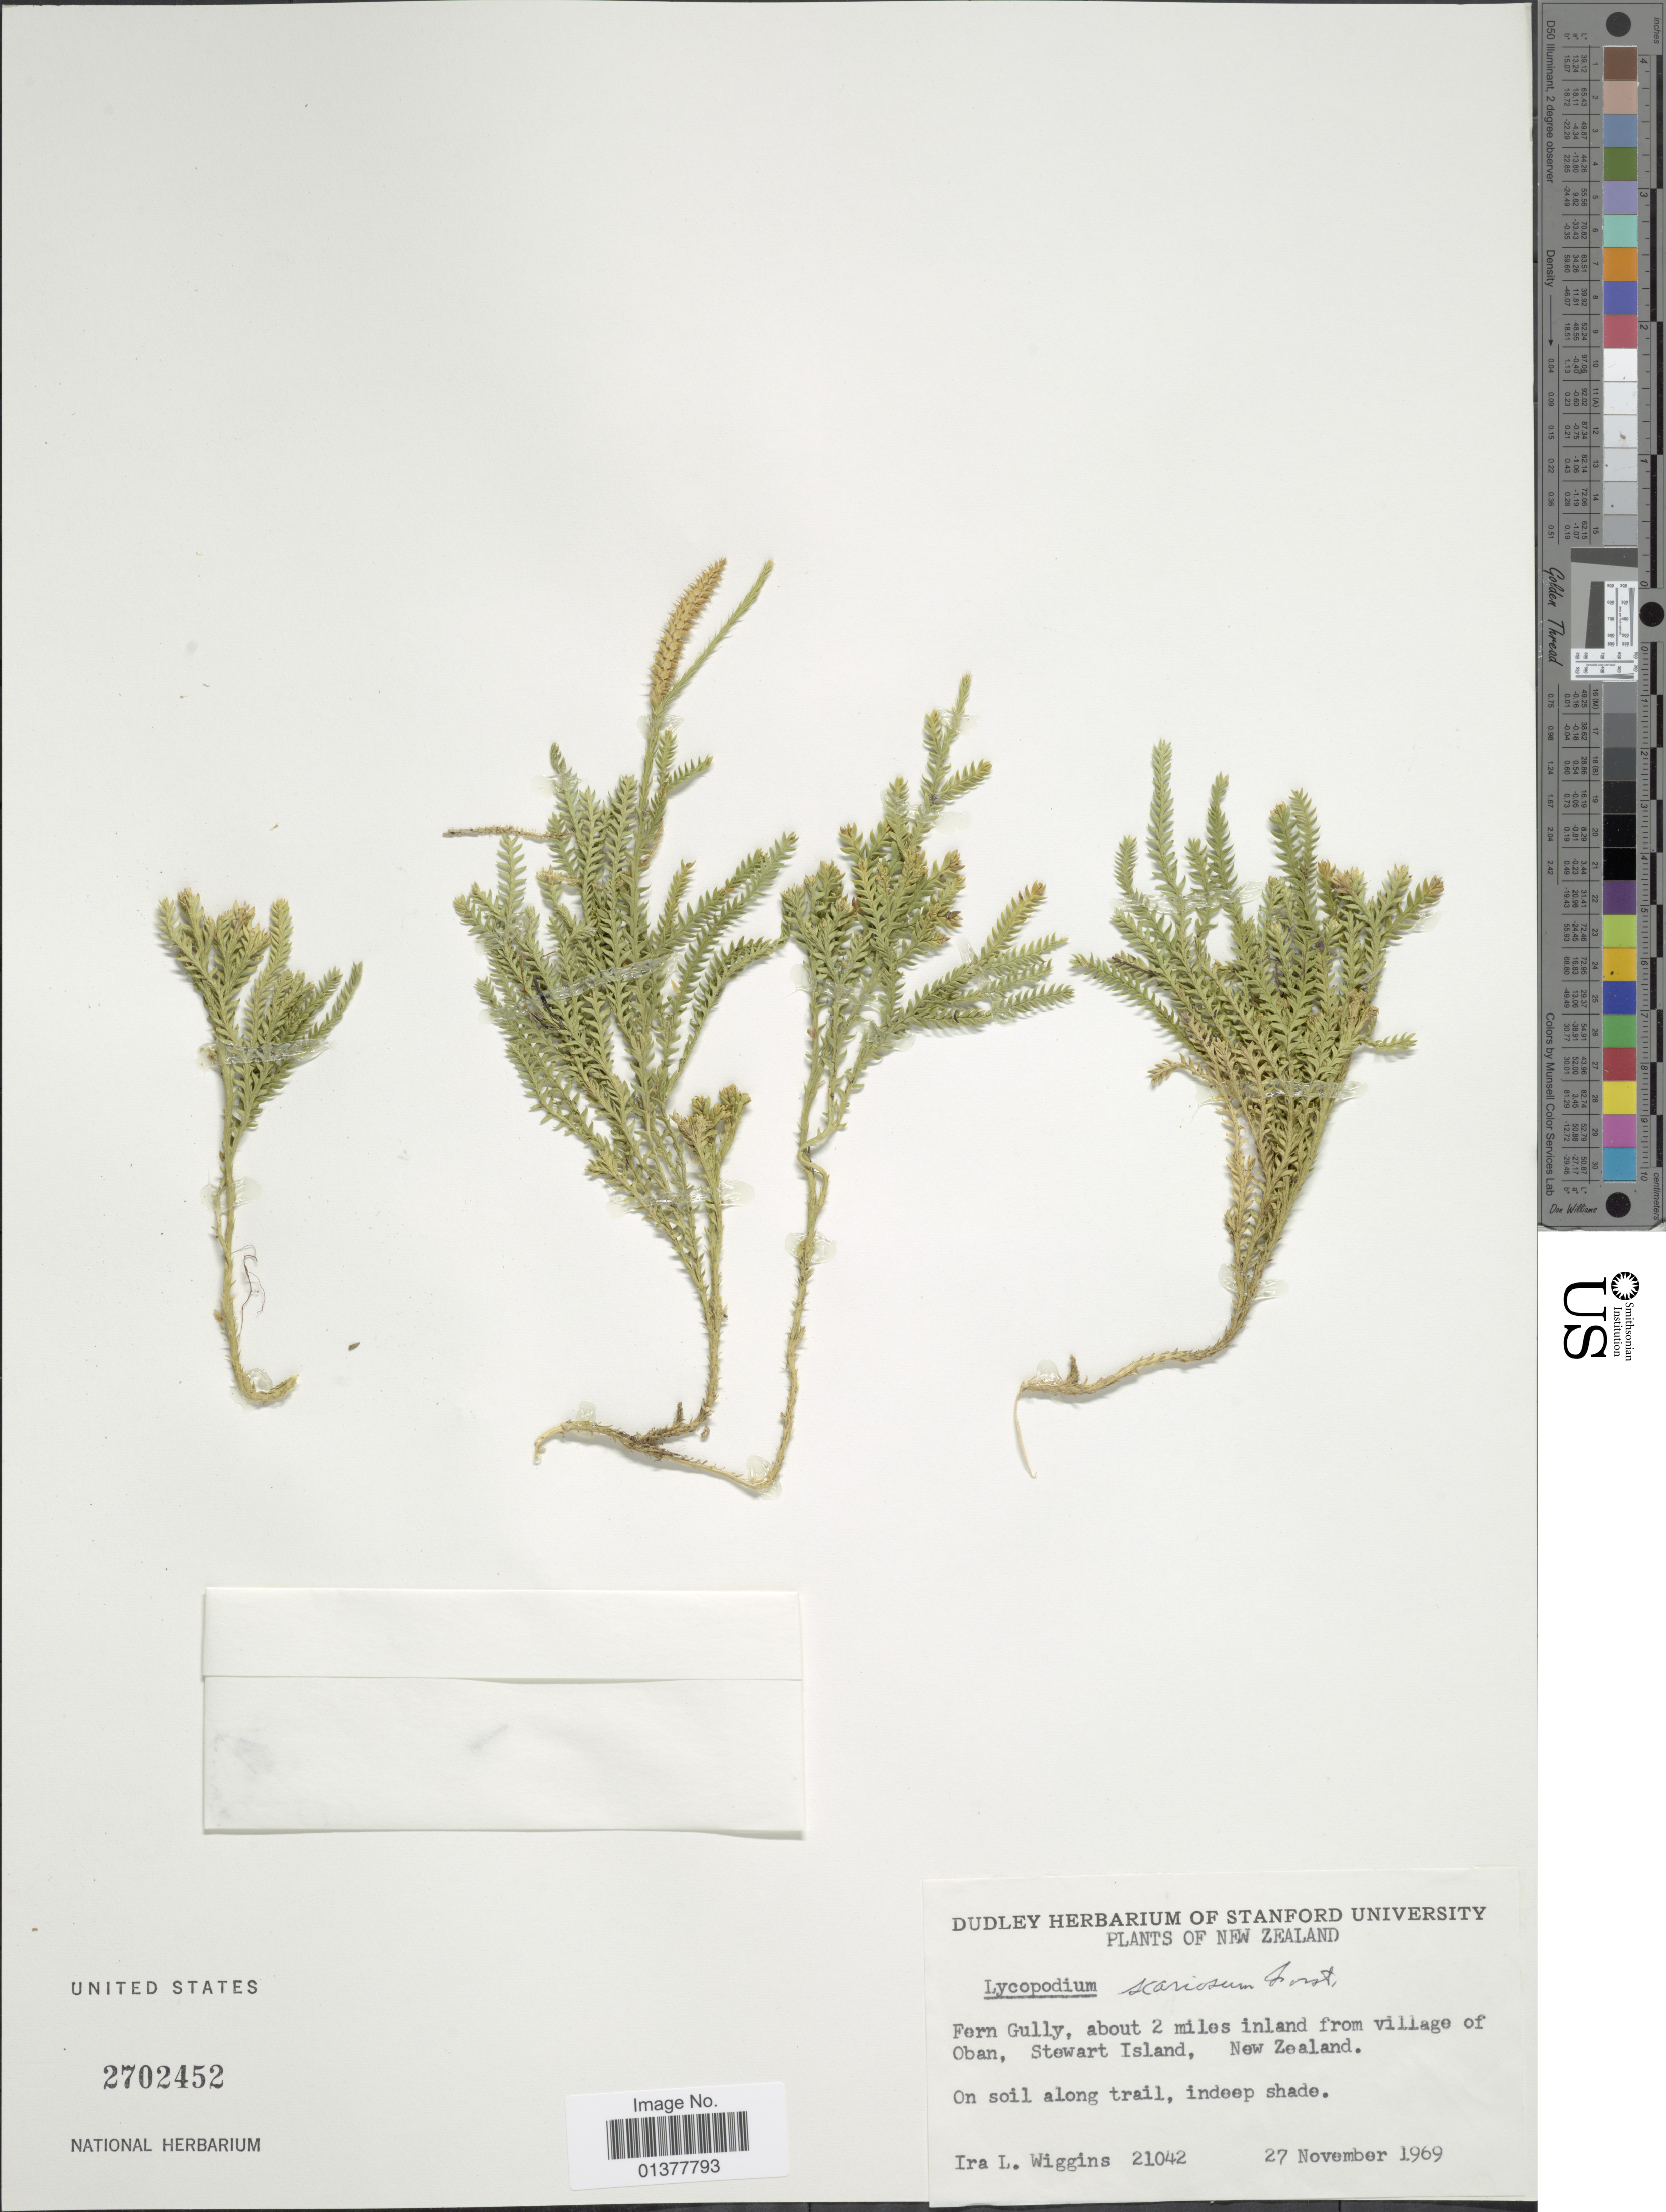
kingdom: Plantae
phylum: Tracheophyta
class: Lycopodiopsida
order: Lycopodiales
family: Lycopodiaceae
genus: Diphasium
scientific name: Diphasium scariosum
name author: (G. Forst.) Rothm.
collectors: I. L. Wiggins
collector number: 21042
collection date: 1969-11-27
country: New Zealand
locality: Plants of New Zealand, Fern Gully, about 2 miles inland from village of Oban, Stewart Island, New Zealand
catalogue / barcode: US 2702452